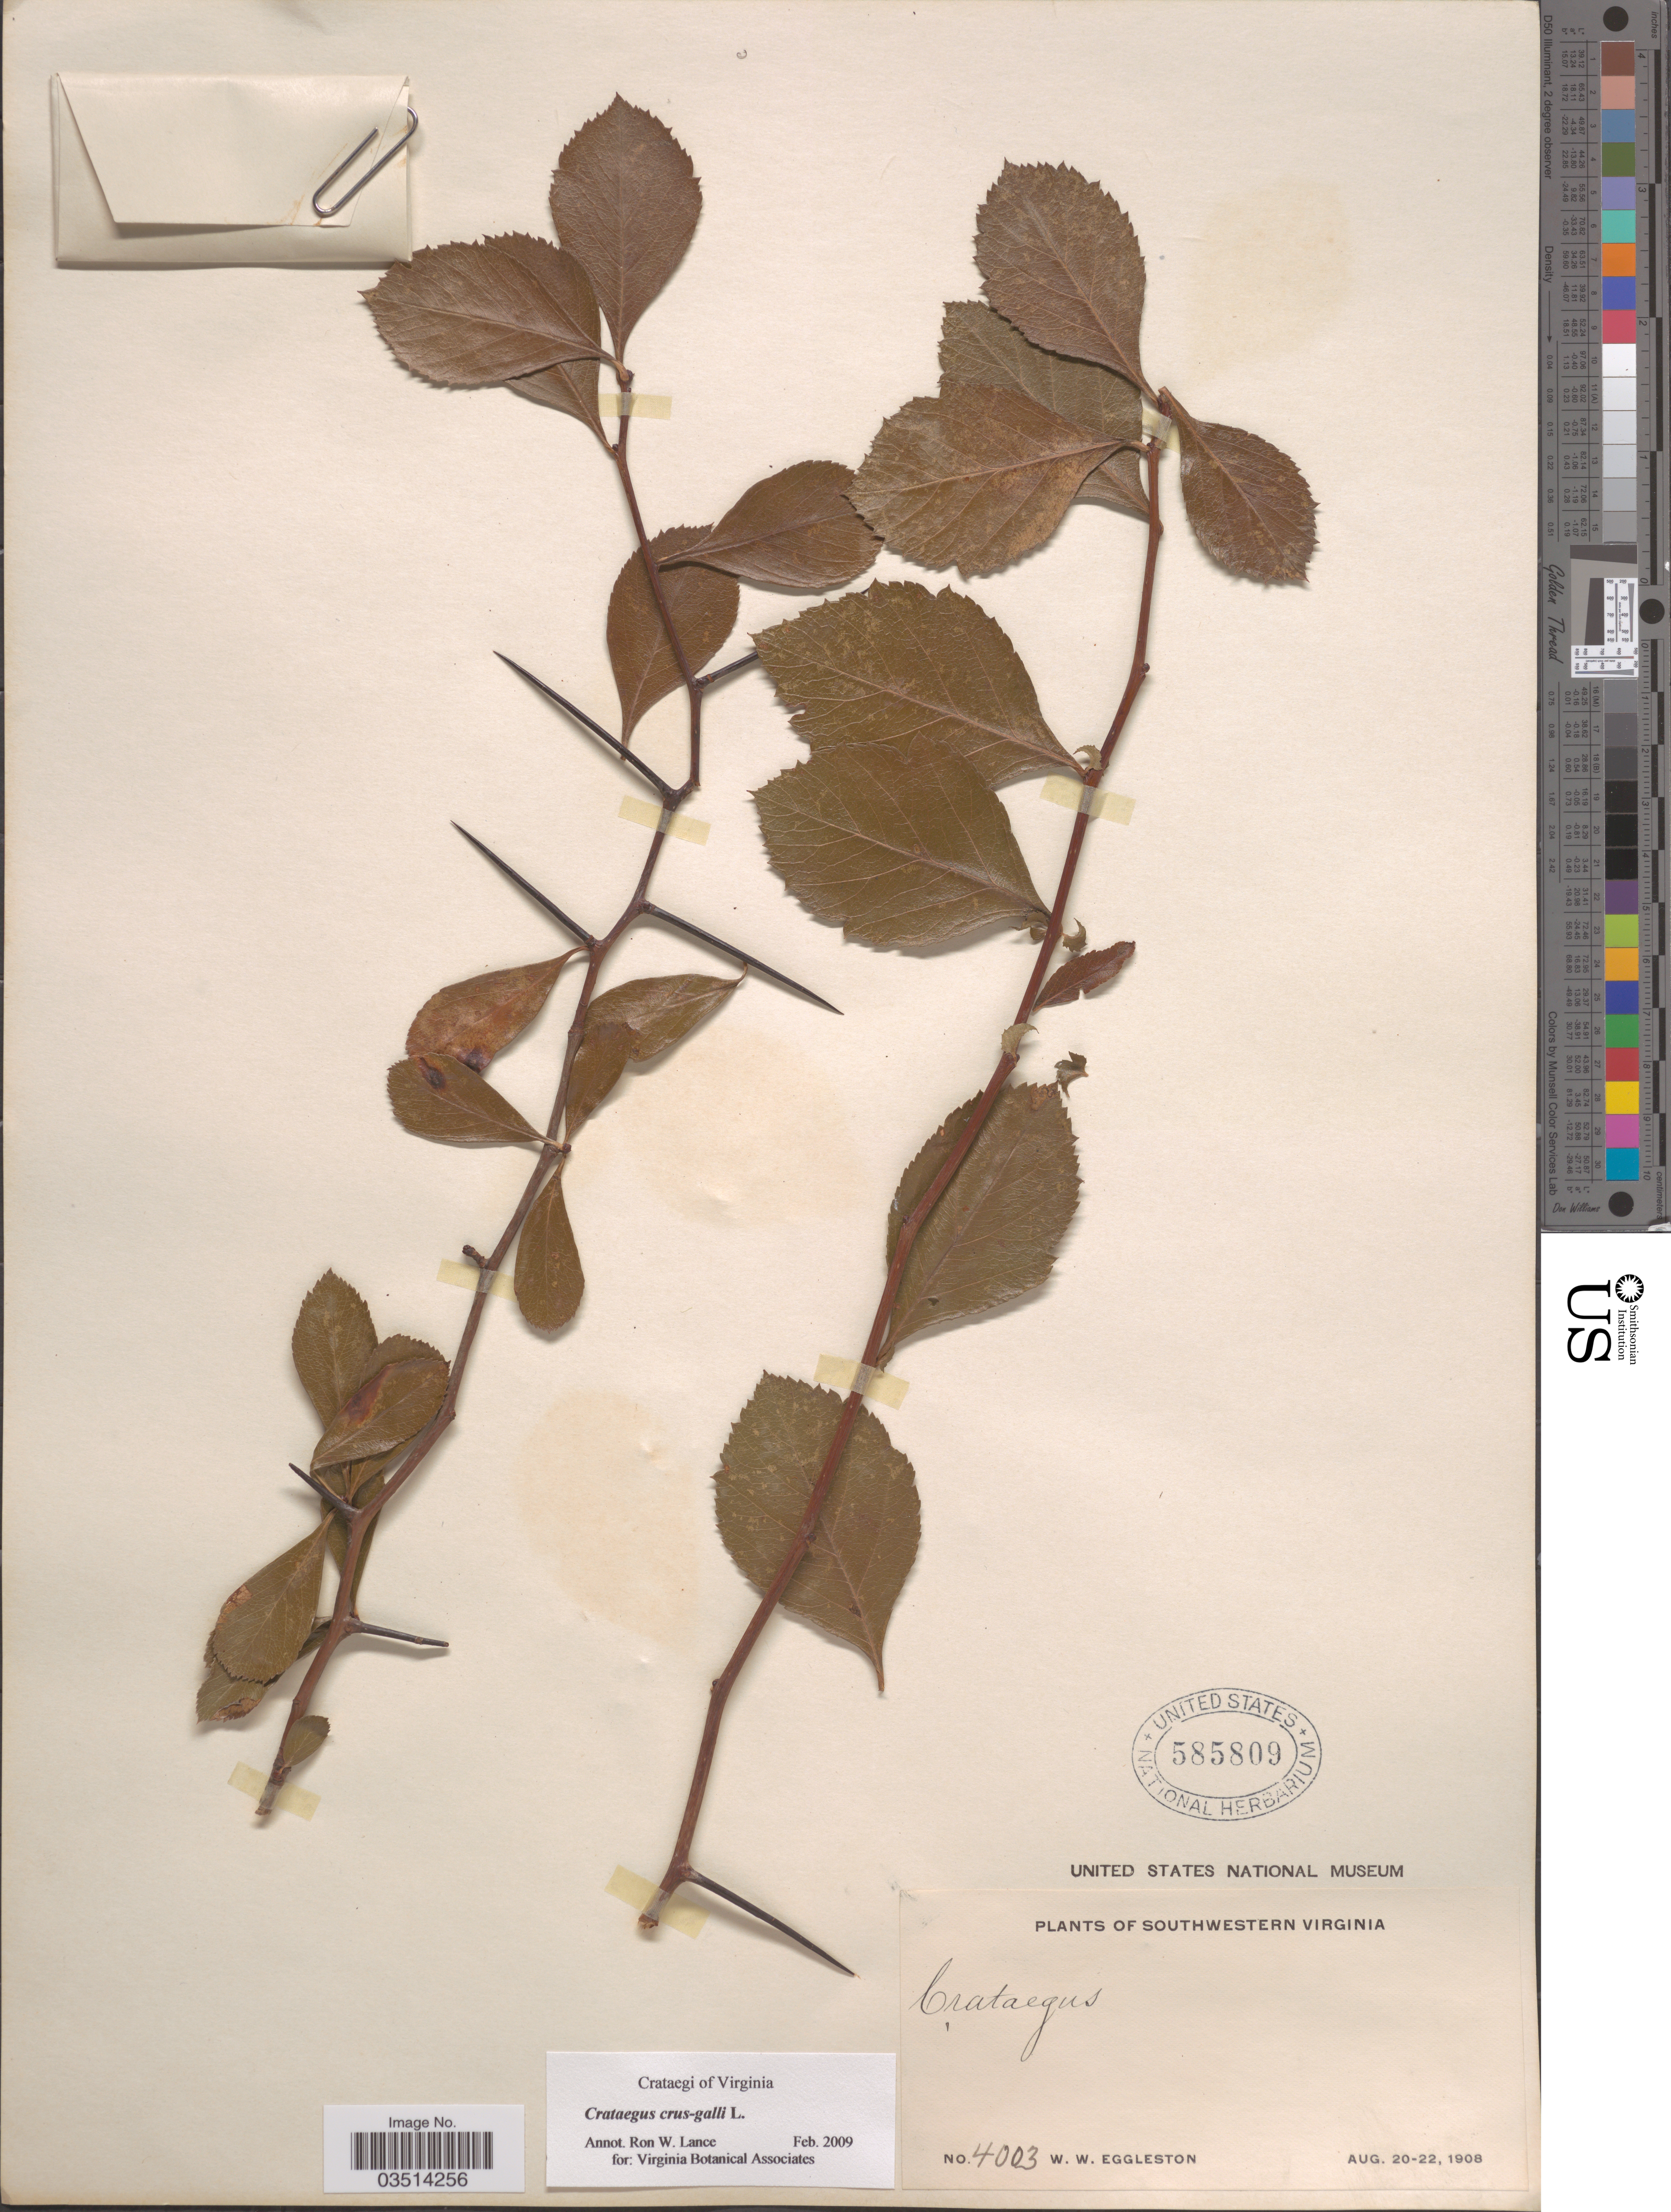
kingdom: Plantae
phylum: Tracheophyta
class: Magnoliopsida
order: Rosales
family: Rosaceae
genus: Crataegus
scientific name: Crataegus crus-galli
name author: L.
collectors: W. W. Eggleston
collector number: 4003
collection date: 1908-08-20/1908-08-22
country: United States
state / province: Virginia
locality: Southwestern Virginia.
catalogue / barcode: US 585809